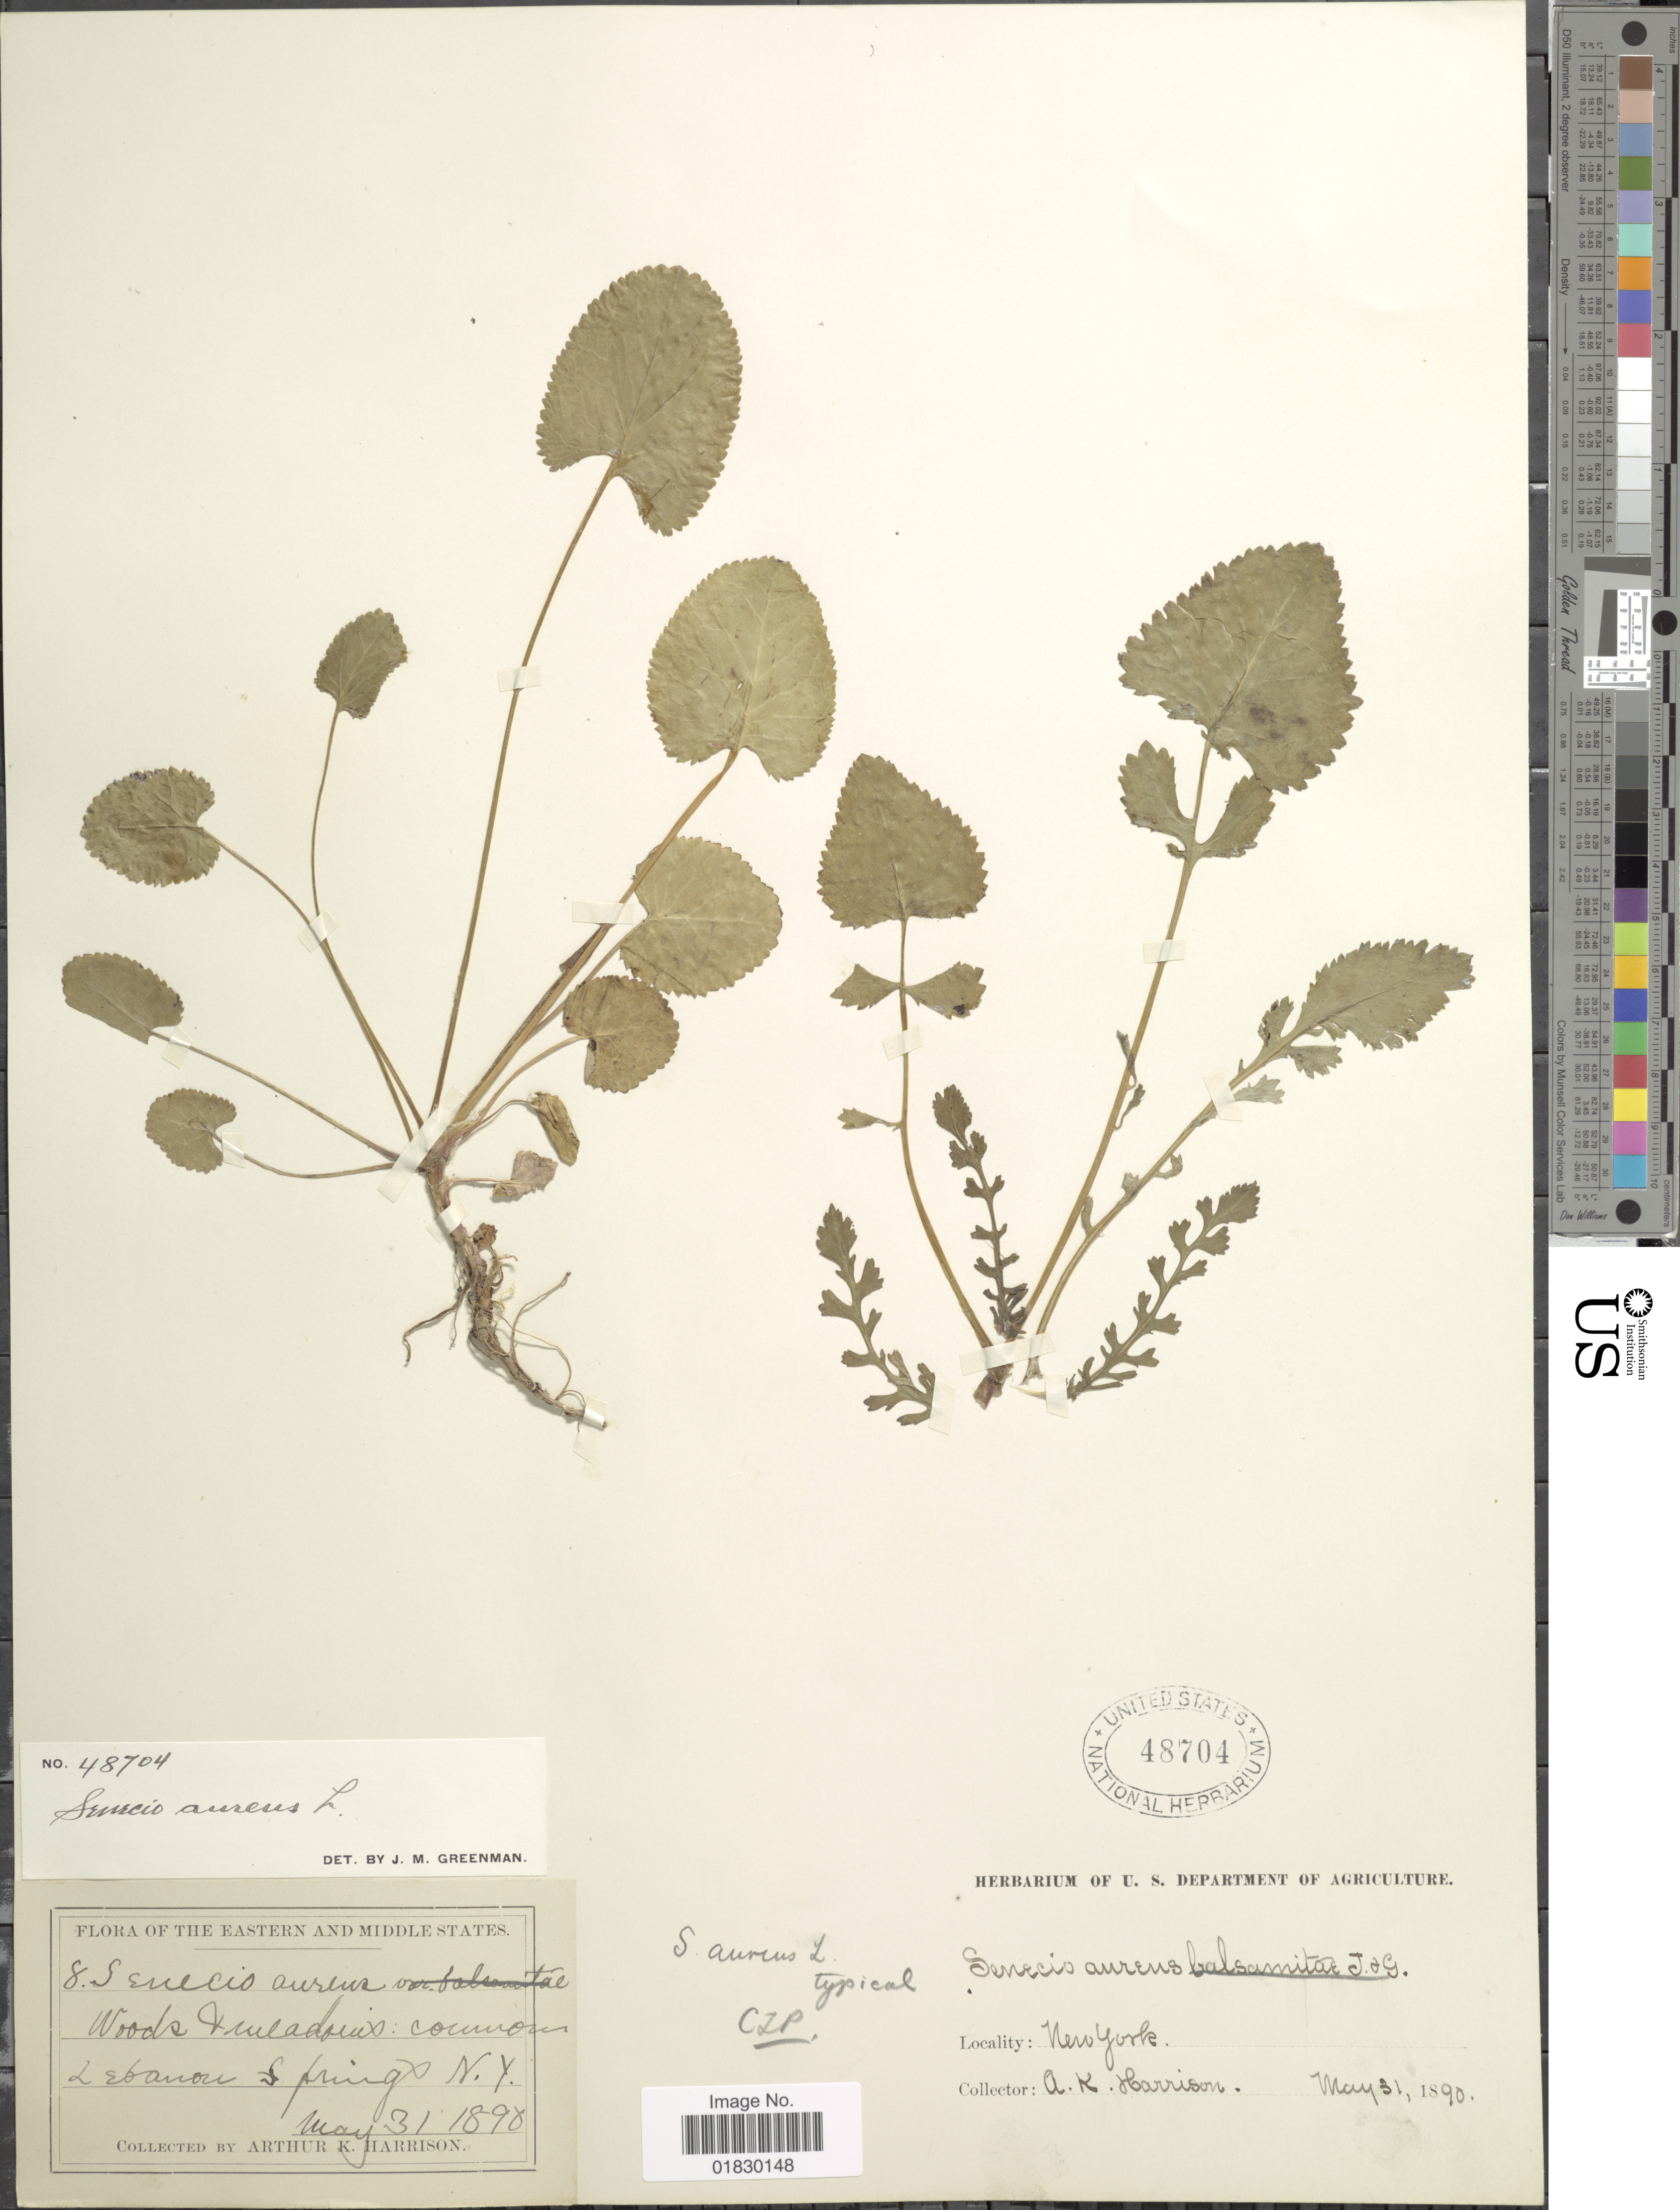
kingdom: Plantae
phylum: Tracheophyta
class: Magnoliopsida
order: Asterales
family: Asteraceae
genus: Packera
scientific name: Packera aurea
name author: (L.) Á. Löve & D. Löve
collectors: A. K. Harrison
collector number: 8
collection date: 1898-05-31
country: United States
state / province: New York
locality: Lebanon Springs, N. Y., The Eastern and Middle States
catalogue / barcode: US 48704